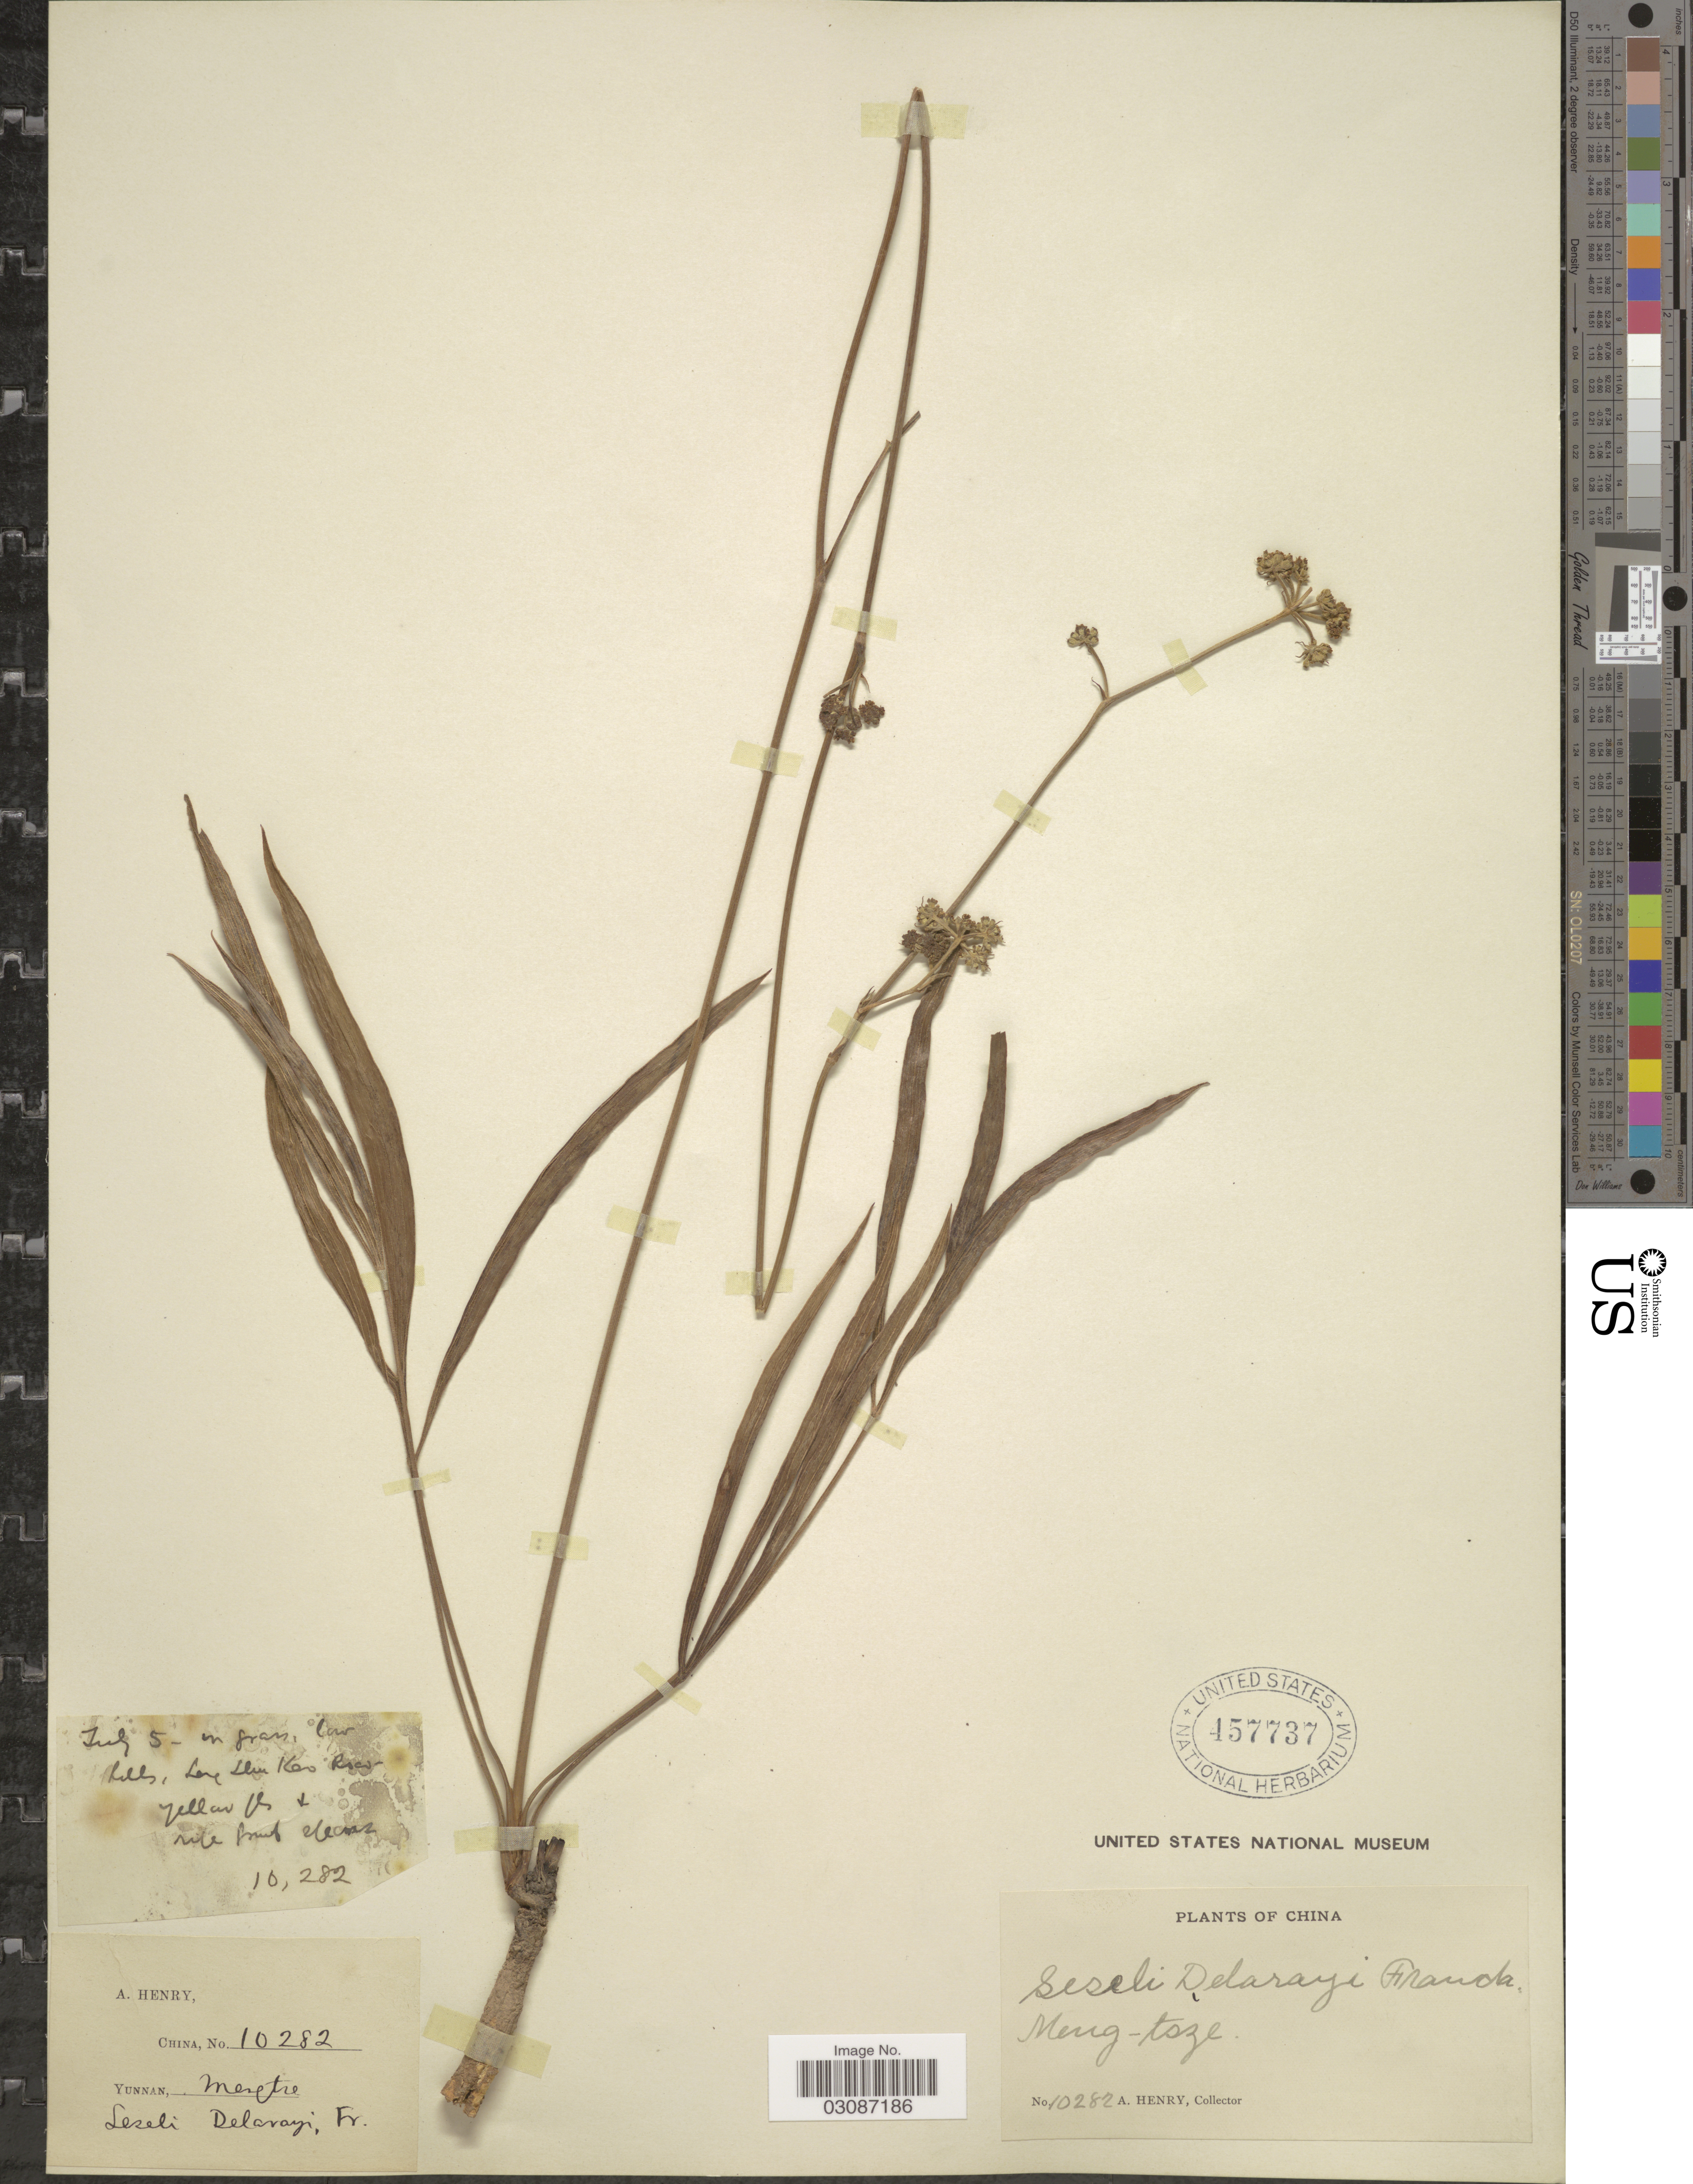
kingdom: Plantae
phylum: Tracheophyta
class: Magnoliopsida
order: Apiales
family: Apiaceae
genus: Seseli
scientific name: Seseli delavayi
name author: Franch.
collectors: A. Henry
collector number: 10282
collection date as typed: Transcribed d/m/y: /7/5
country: China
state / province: Yunnan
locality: Meng-tsze. In grass, low hills, Leng Shui Keo Road.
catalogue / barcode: US 457737